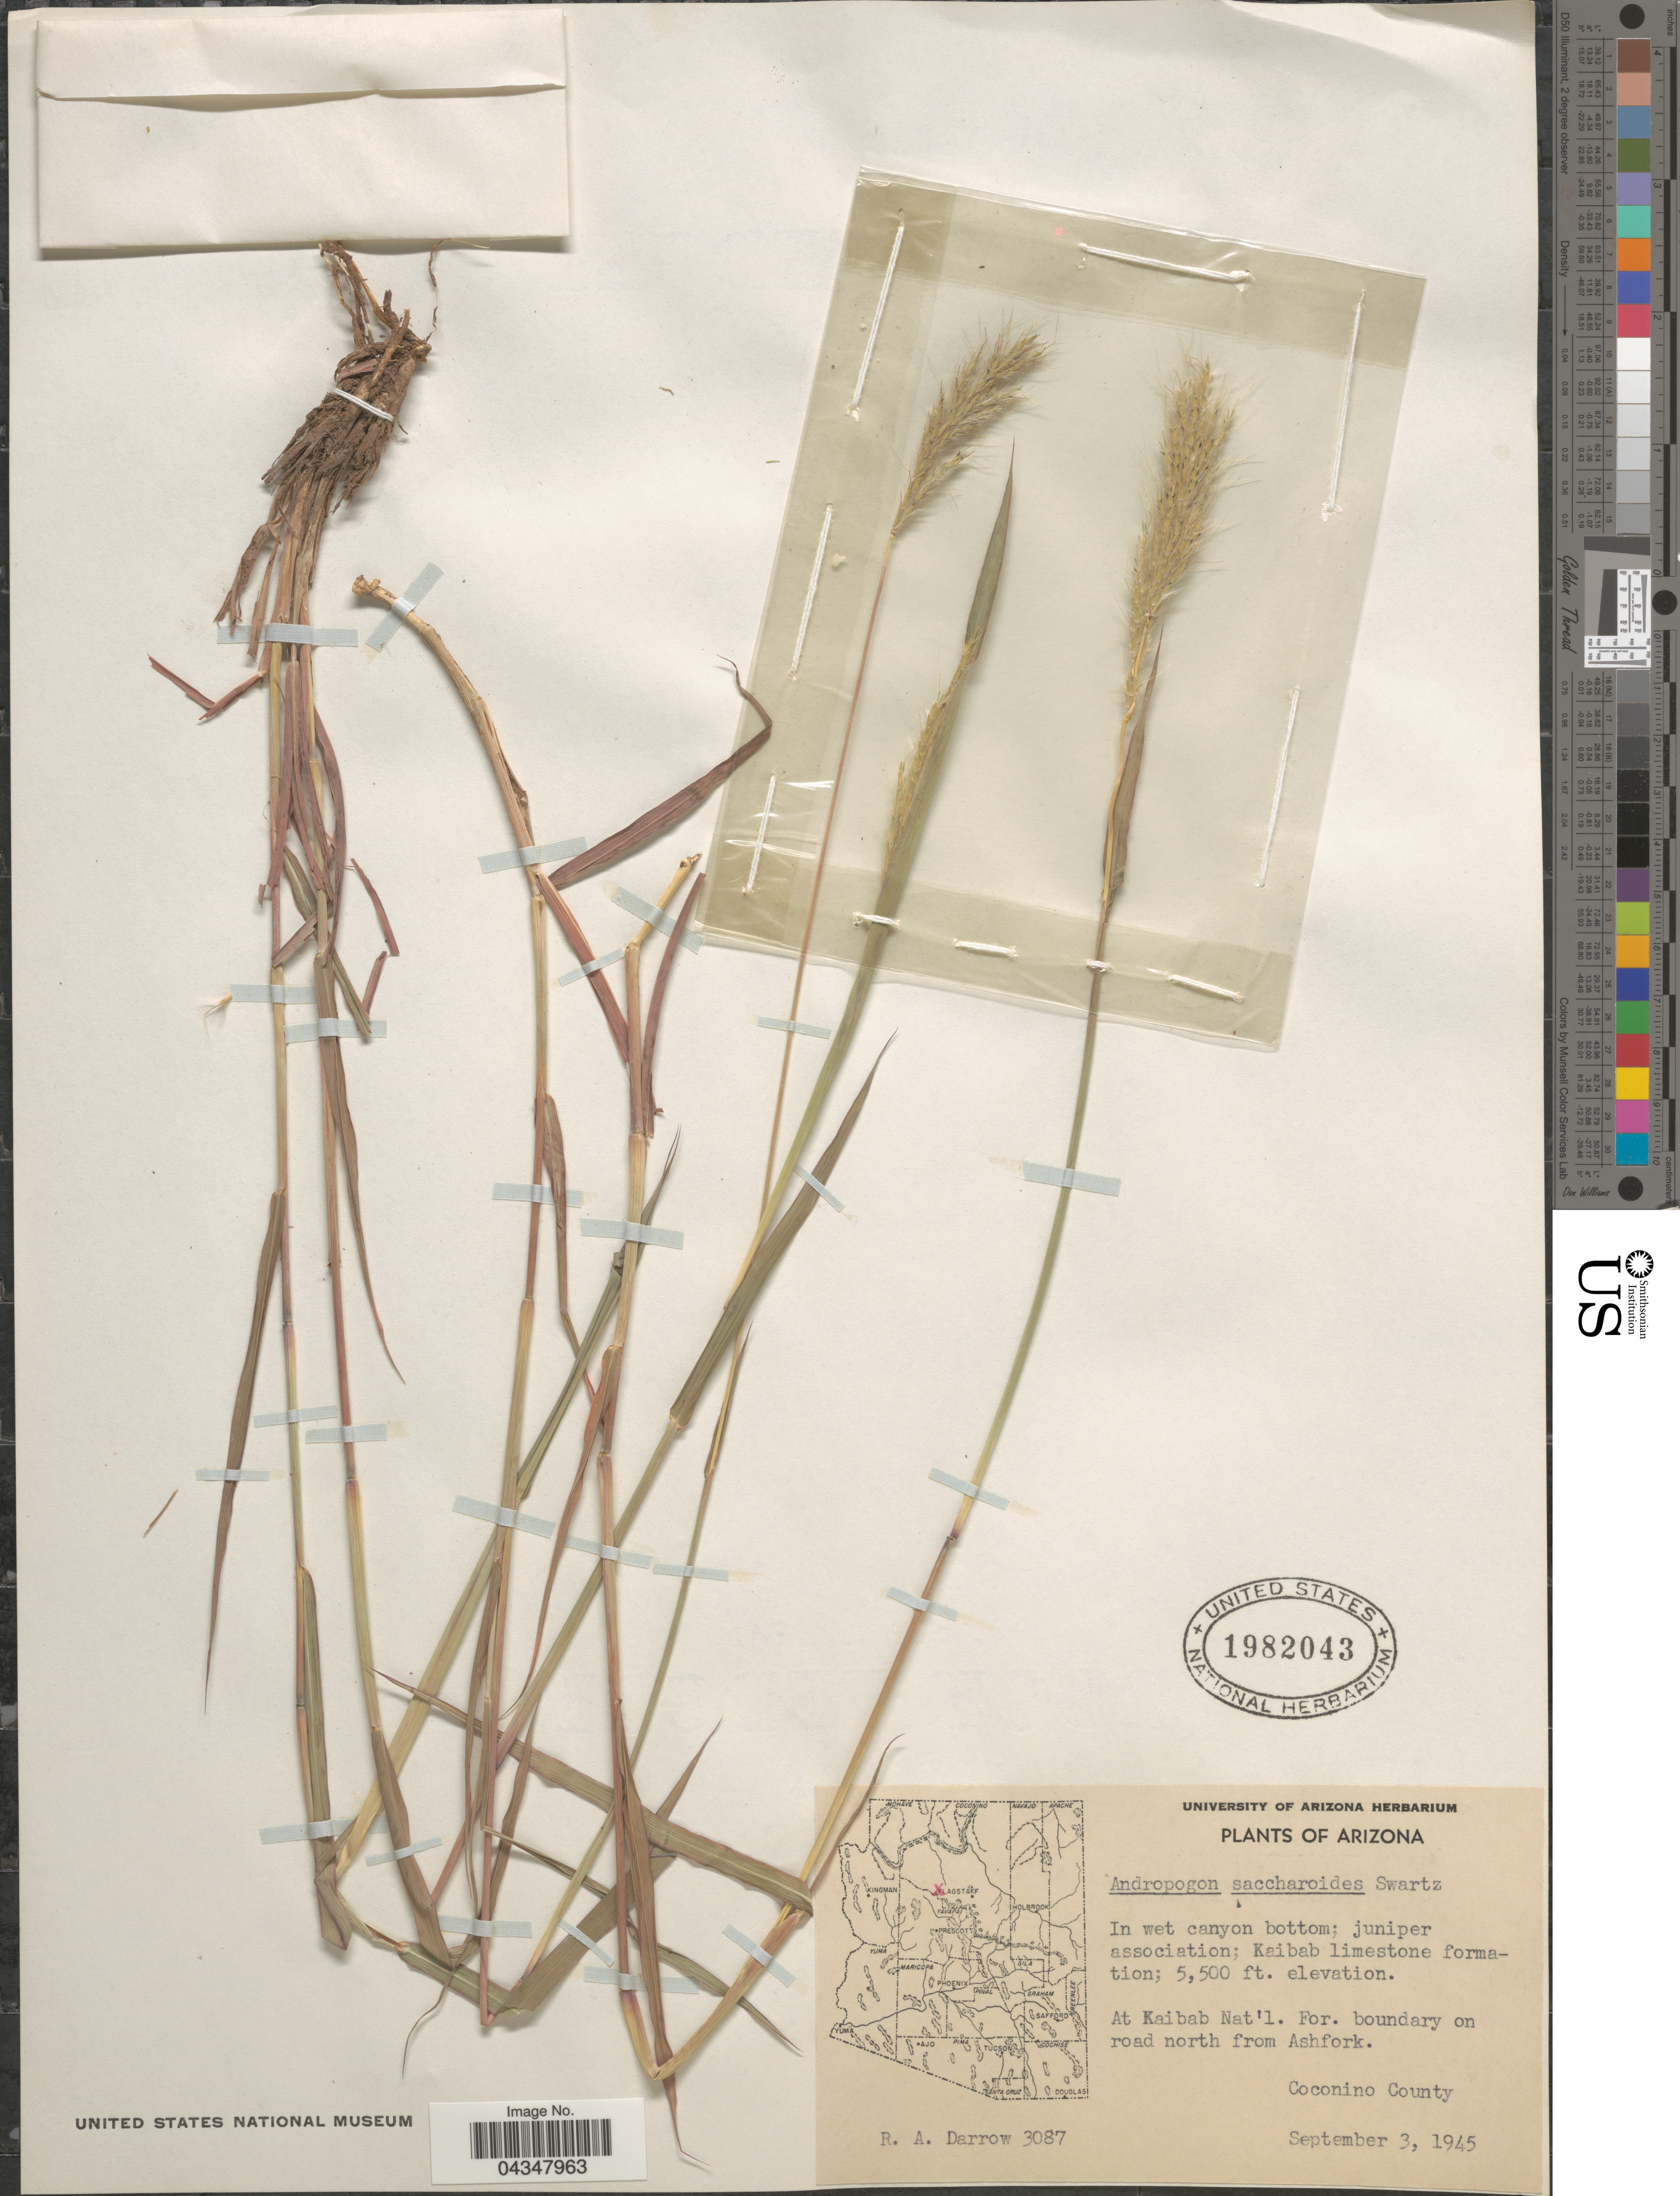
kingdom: Plantae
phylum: Tracheophyta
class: Liliopsida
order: Poales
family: Poaceae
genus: Bothriochloa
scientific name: Bothriochloa saccharoides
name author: (Sw.) Rydb.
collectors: R. A. Darrow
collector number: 3087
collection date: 1945-09-03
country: United States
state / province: Arizona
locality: Kaibab limestone formation. At Kaibab Nat'l. For. boundary on road north from Ashfork. Coconino County.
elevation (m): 1676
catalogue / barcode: US 1982043